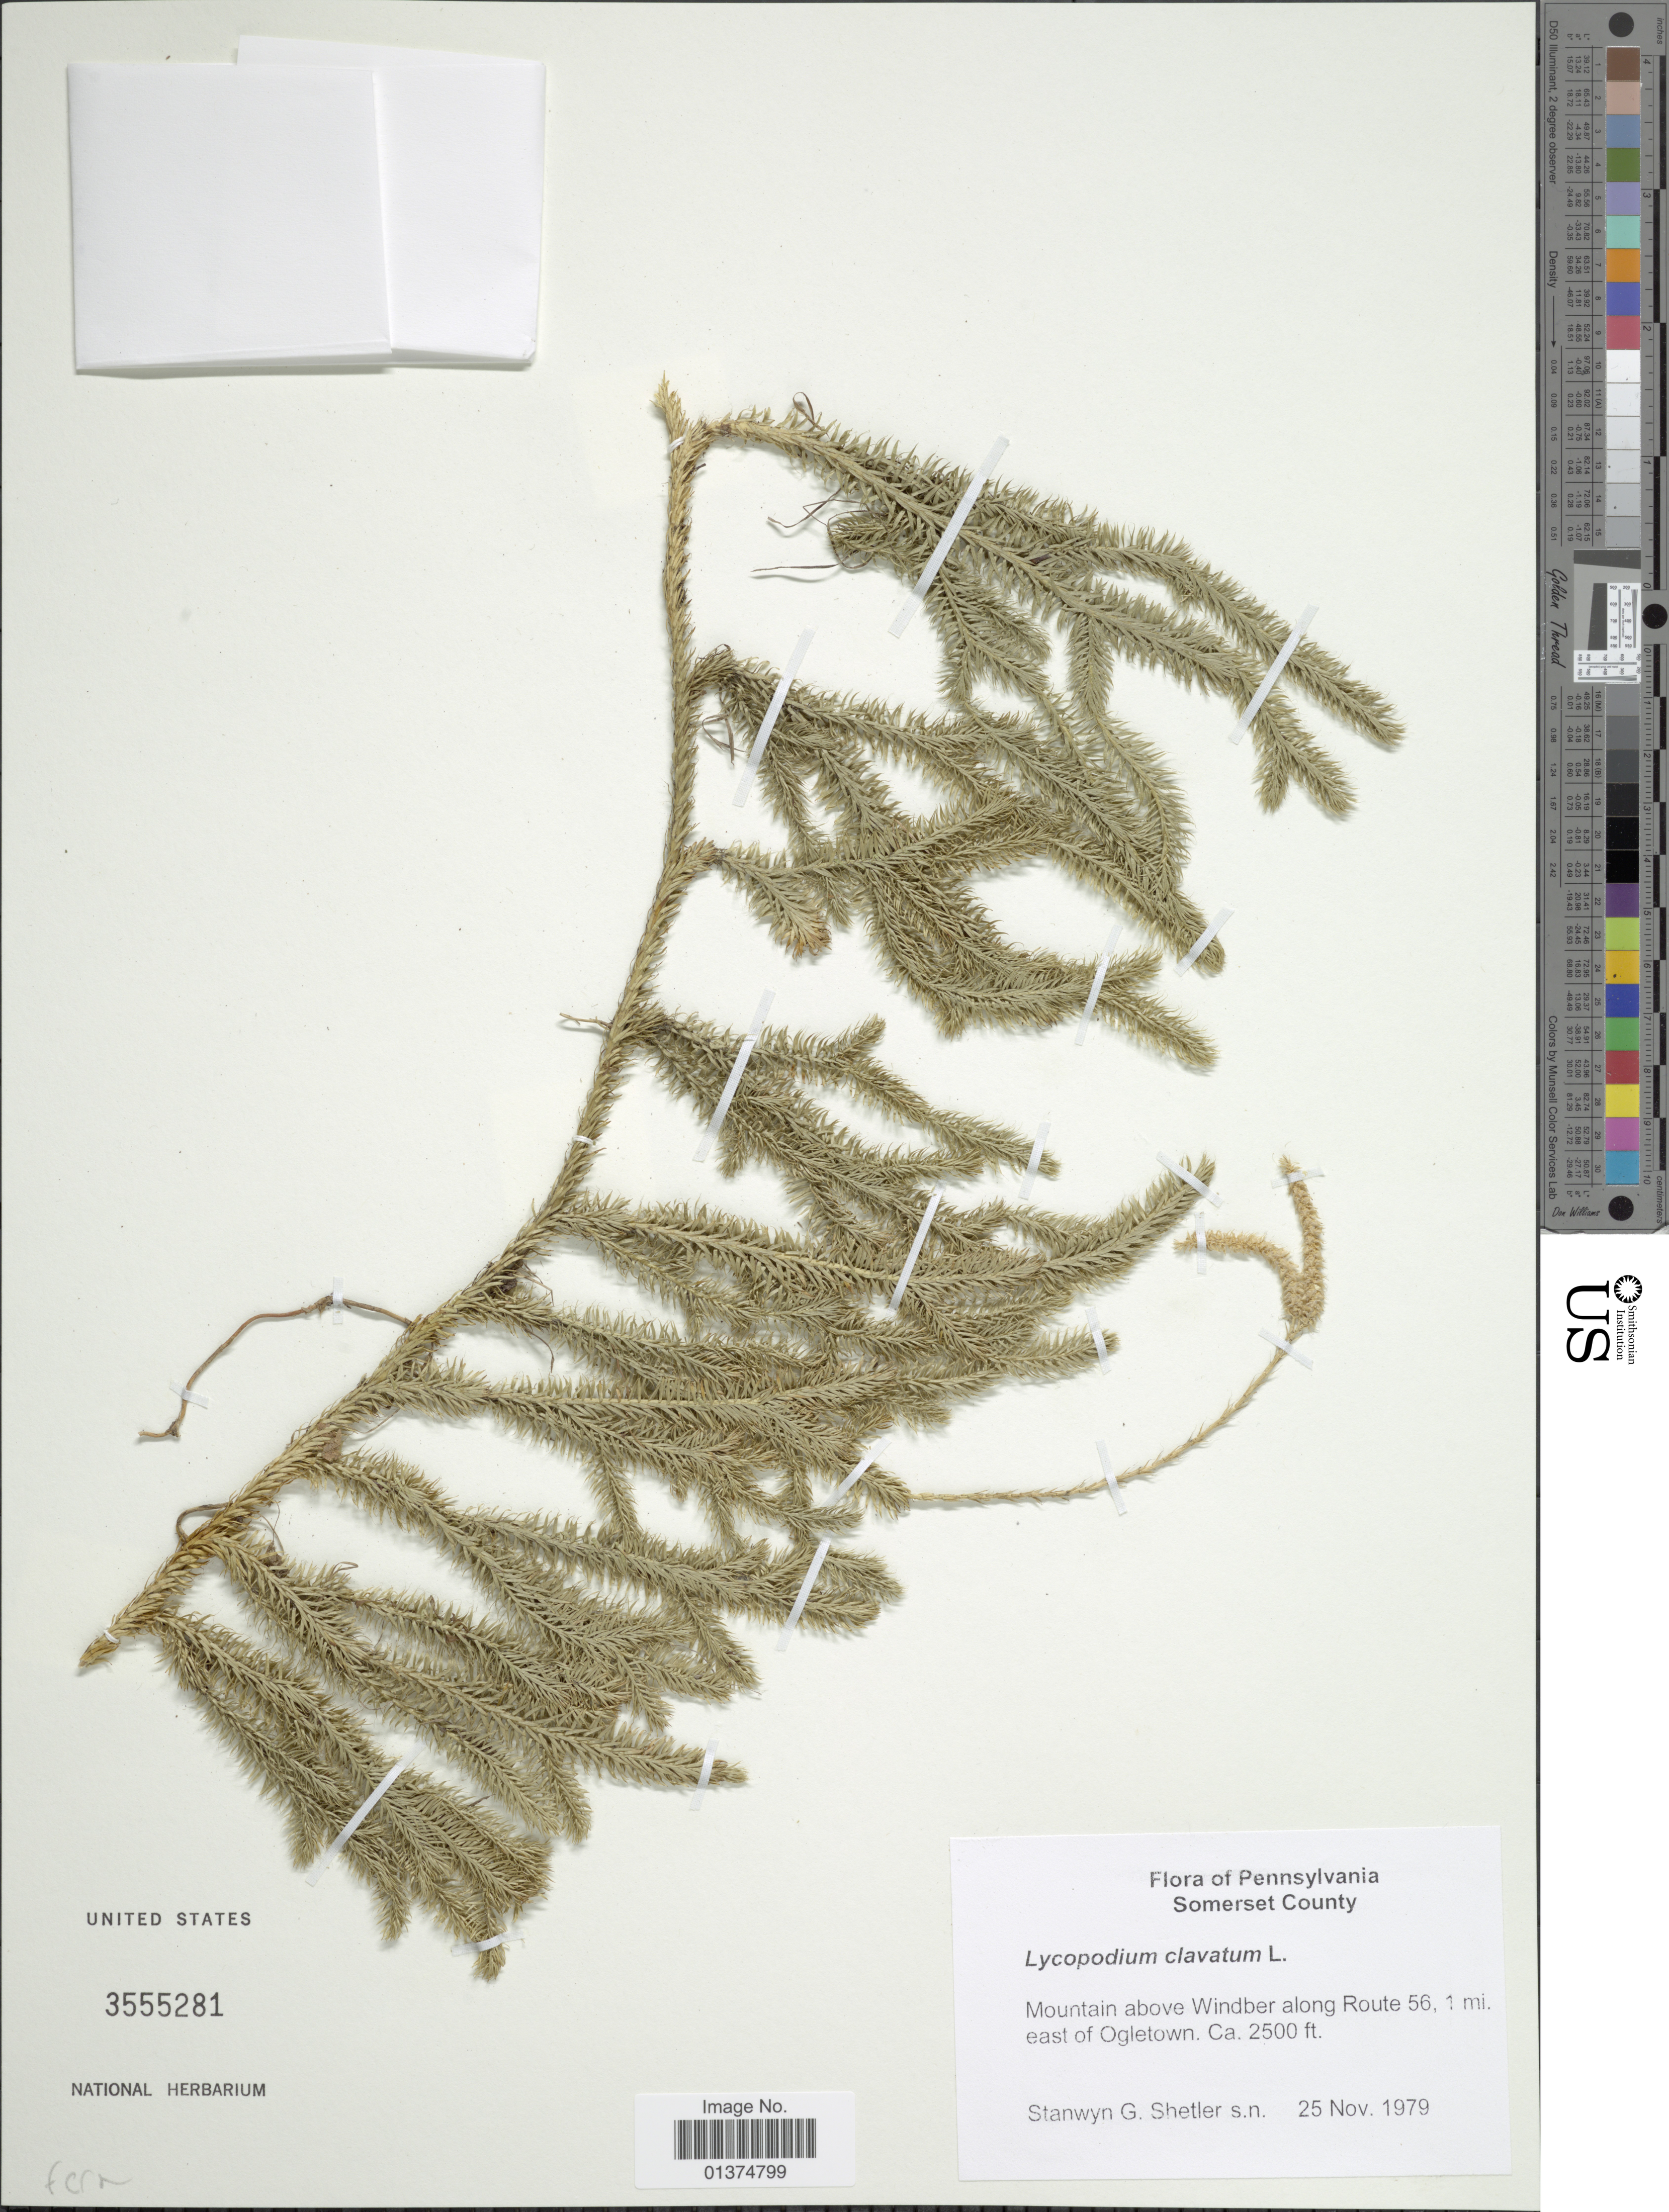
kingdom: Plantae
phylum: Tracheophyta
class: Lycopodiopsida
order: Lycopodiales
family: Lycopodiaceae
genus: Lycopodium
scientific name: Lycopodium clavatum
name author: L.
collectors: S. Shetler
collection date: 1979-11-25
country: United States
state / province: Pennsylvania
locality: Somerset County, Mountain above Windbear along Route 56, 1 mi east of Ogletown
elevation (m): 762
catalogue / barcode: US 3555281